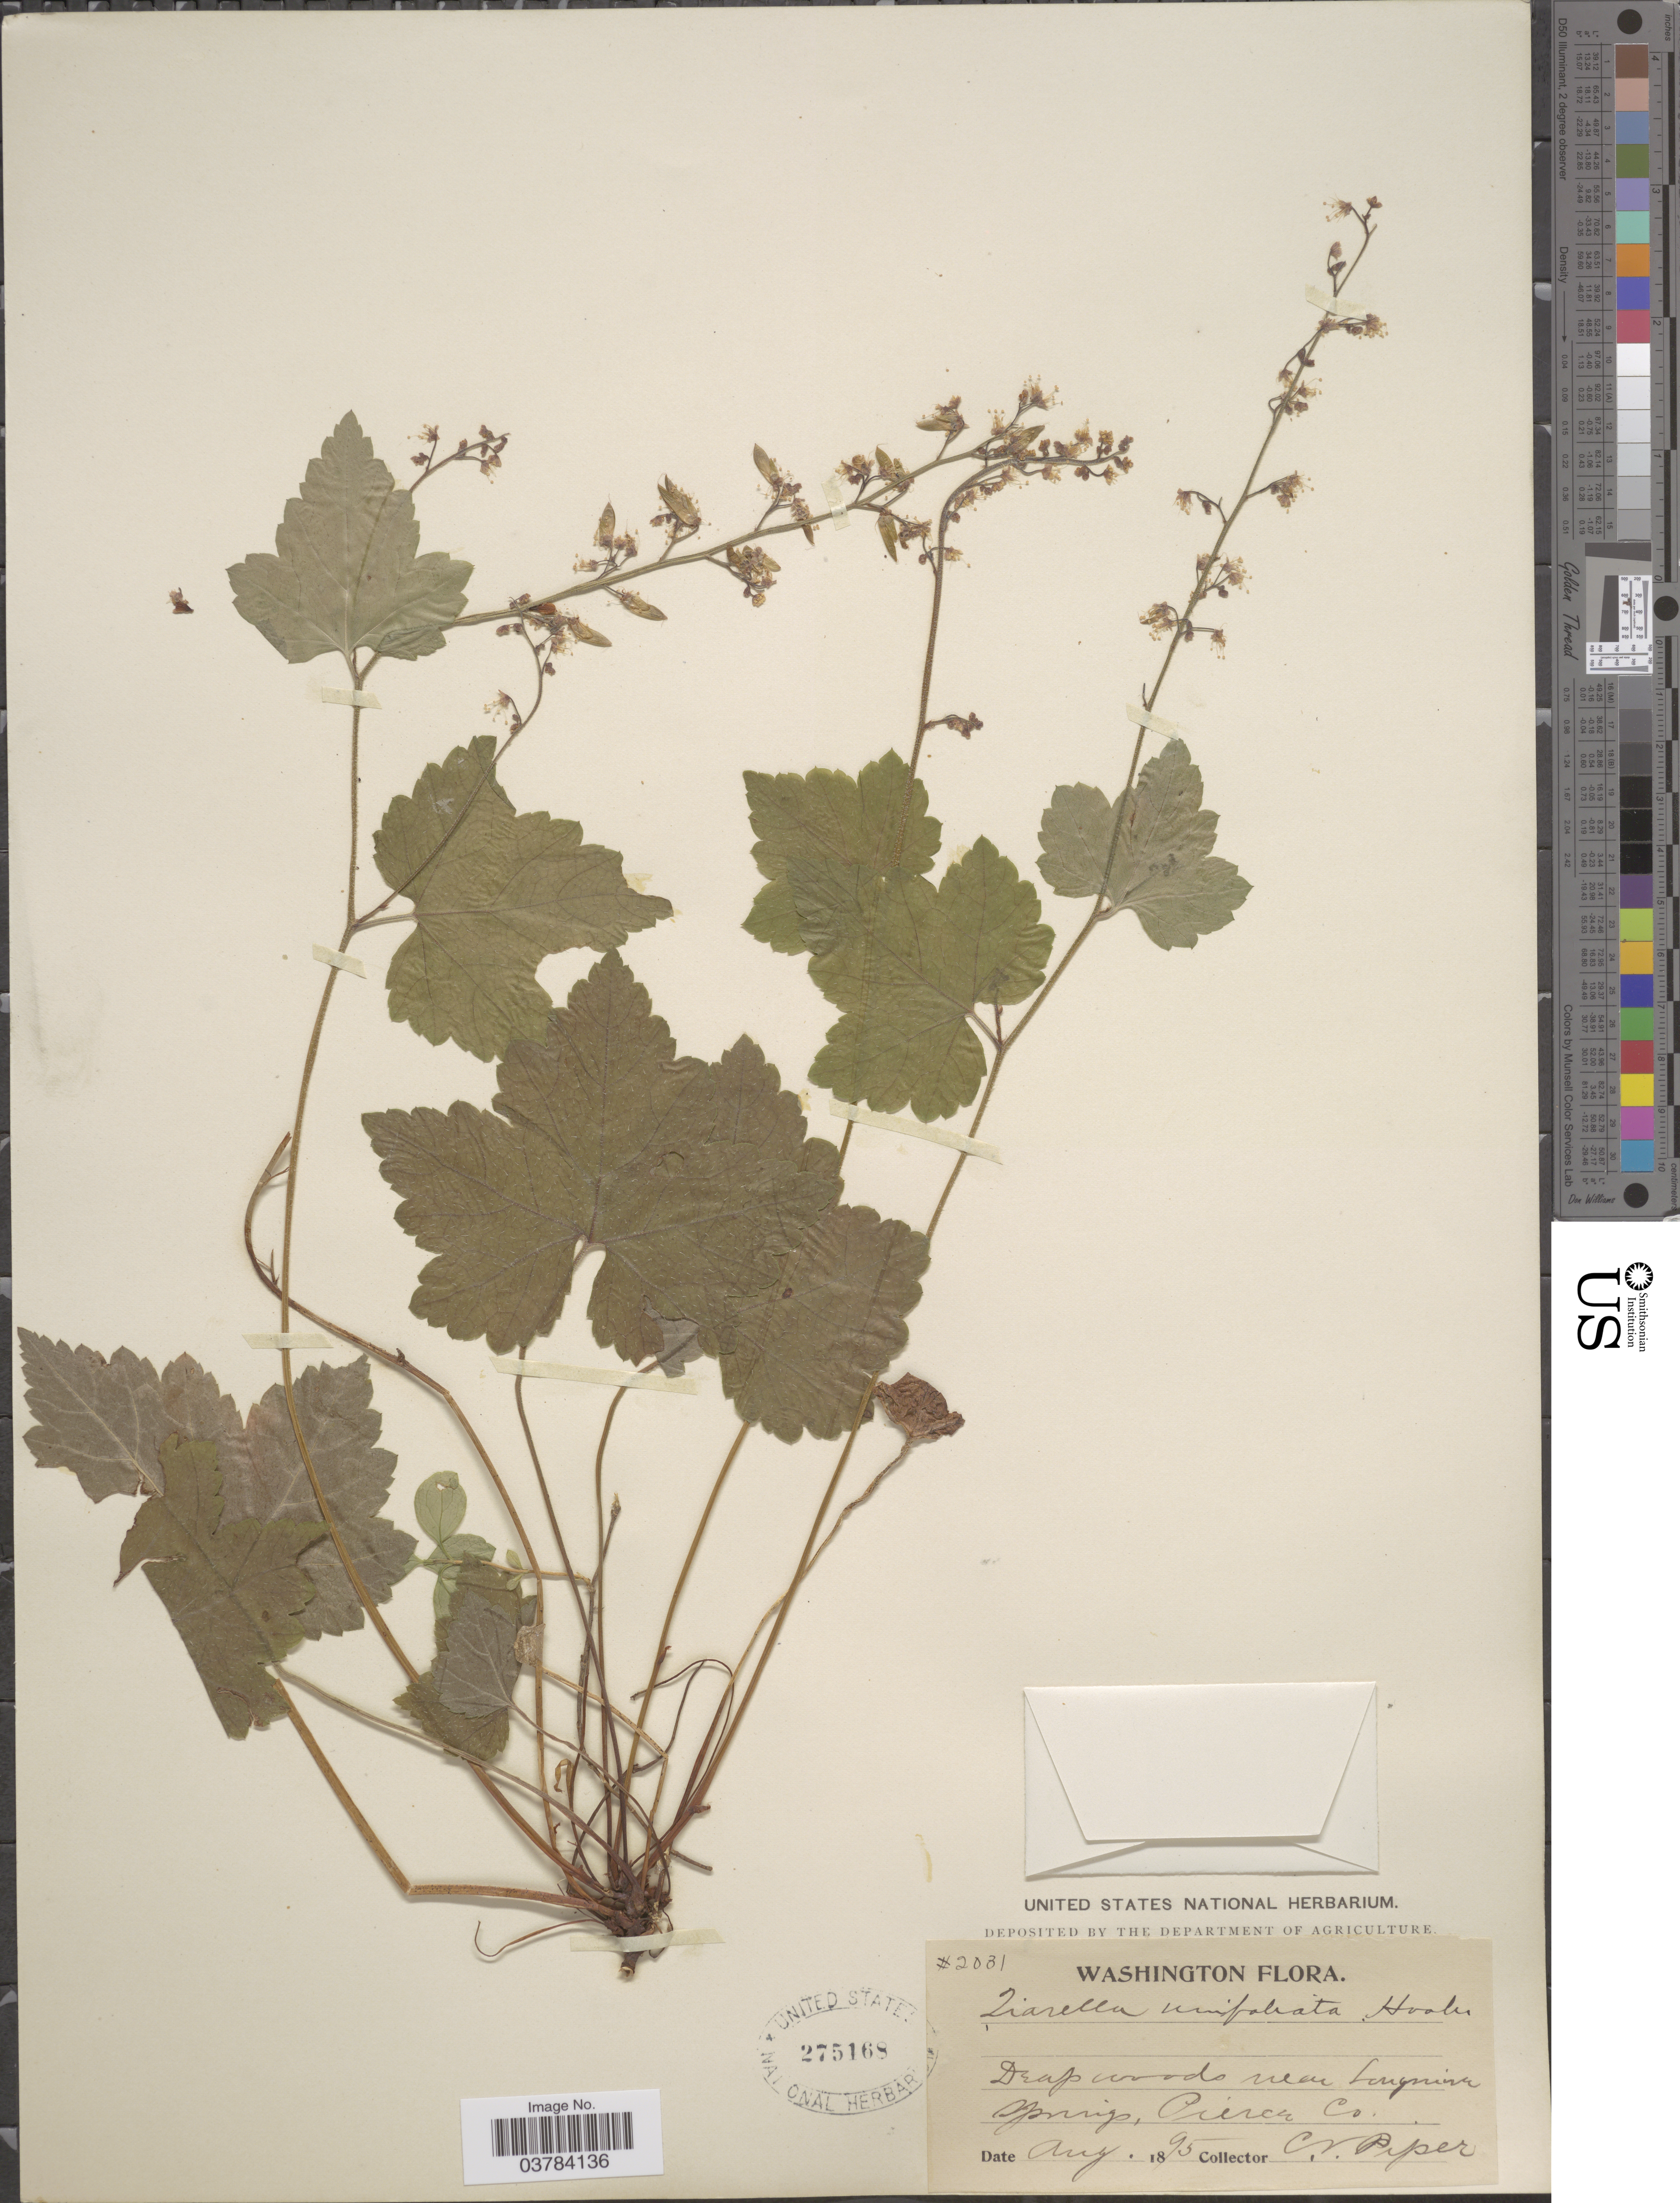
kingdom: Plantae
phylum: Tracheophyta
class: Magnoliopsida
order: Saxifragales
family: Saxifragaceae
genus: Tiarella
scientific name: Tiarella unifoliata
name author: Hook.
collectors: C. V. Piper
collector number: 2031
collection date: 1895-08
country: United States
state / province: Washington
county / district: Pierce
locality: Deep woods near Longmire Springs, Pierce Co.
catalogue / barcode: US 275168